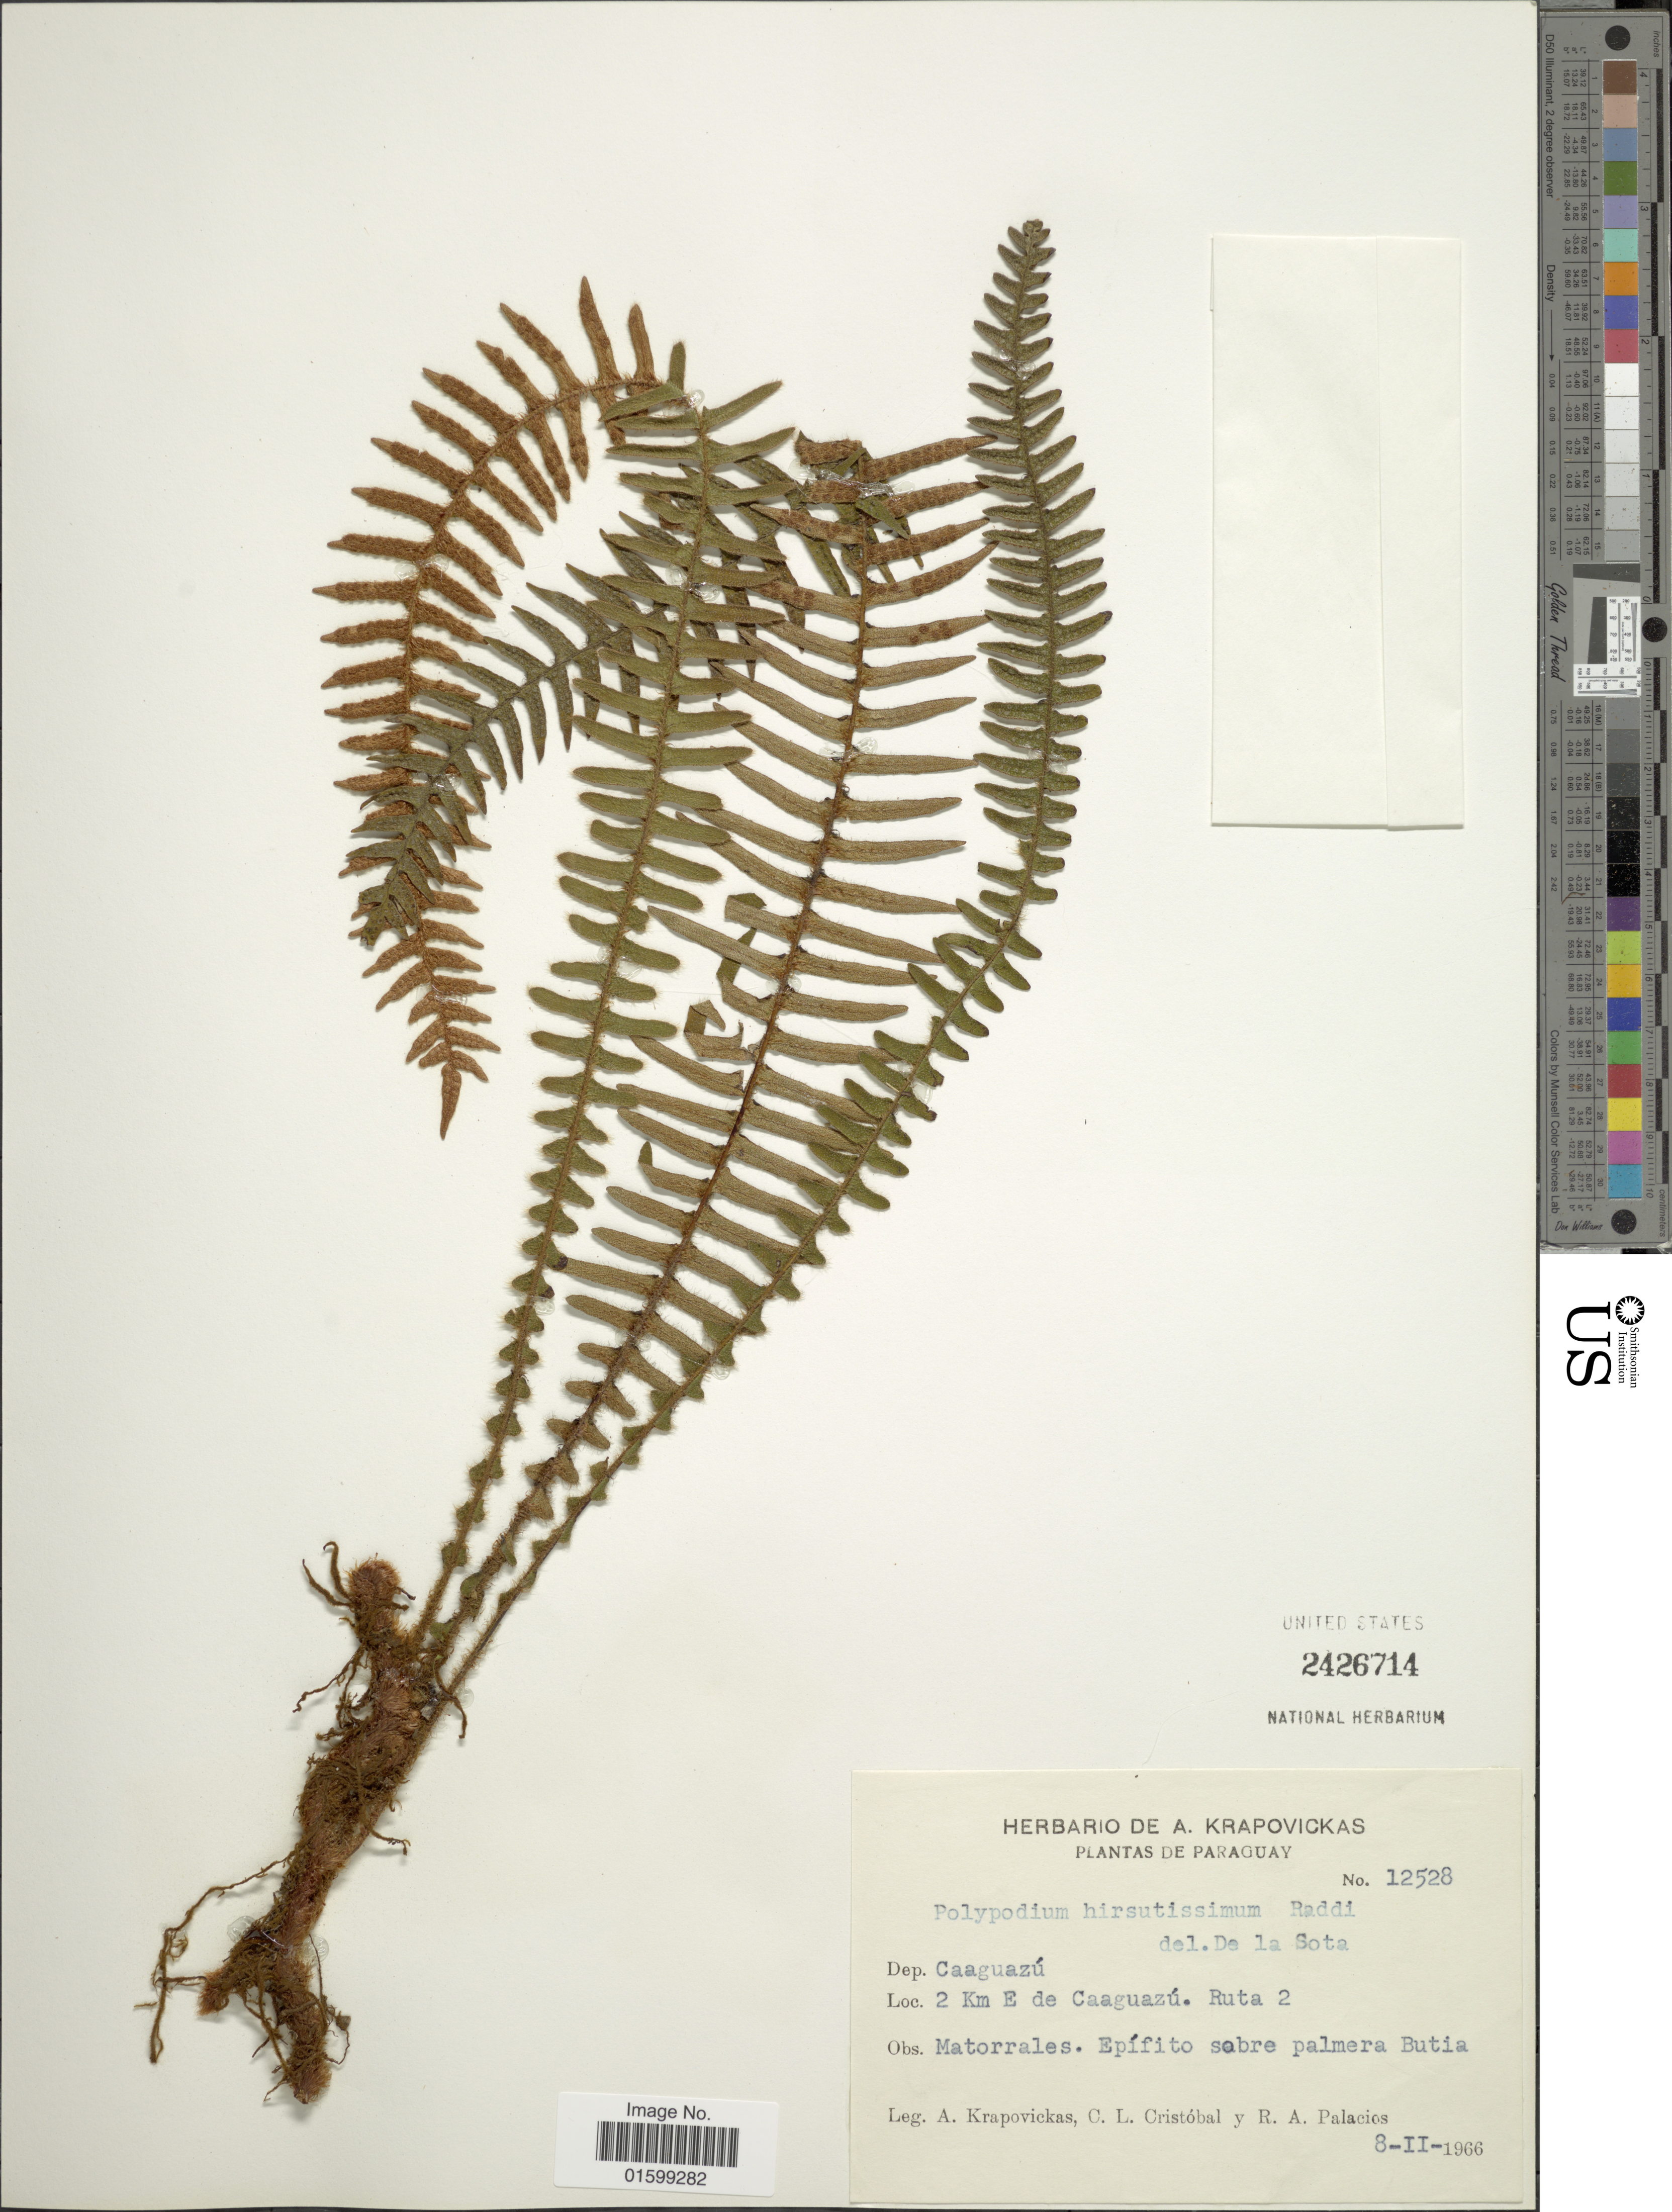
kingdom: Plantae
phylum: Tracheophyta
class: Polypodiopsida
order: Polypodiales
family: Polypodiaceae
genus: Pleopeltis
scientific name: Pleopeltis hirsutissima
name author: (Raddi) de la Sota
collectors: A. Krapovickas, C. L. Cristóbal & R. Palacios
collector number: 12528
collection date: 1966-02-08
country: Paraguay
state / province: Caaguazu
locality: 2 km E de Caaguazú, Ruta 2, Mattorales, epífito sobre palmera Butia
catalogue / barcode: US 2426714